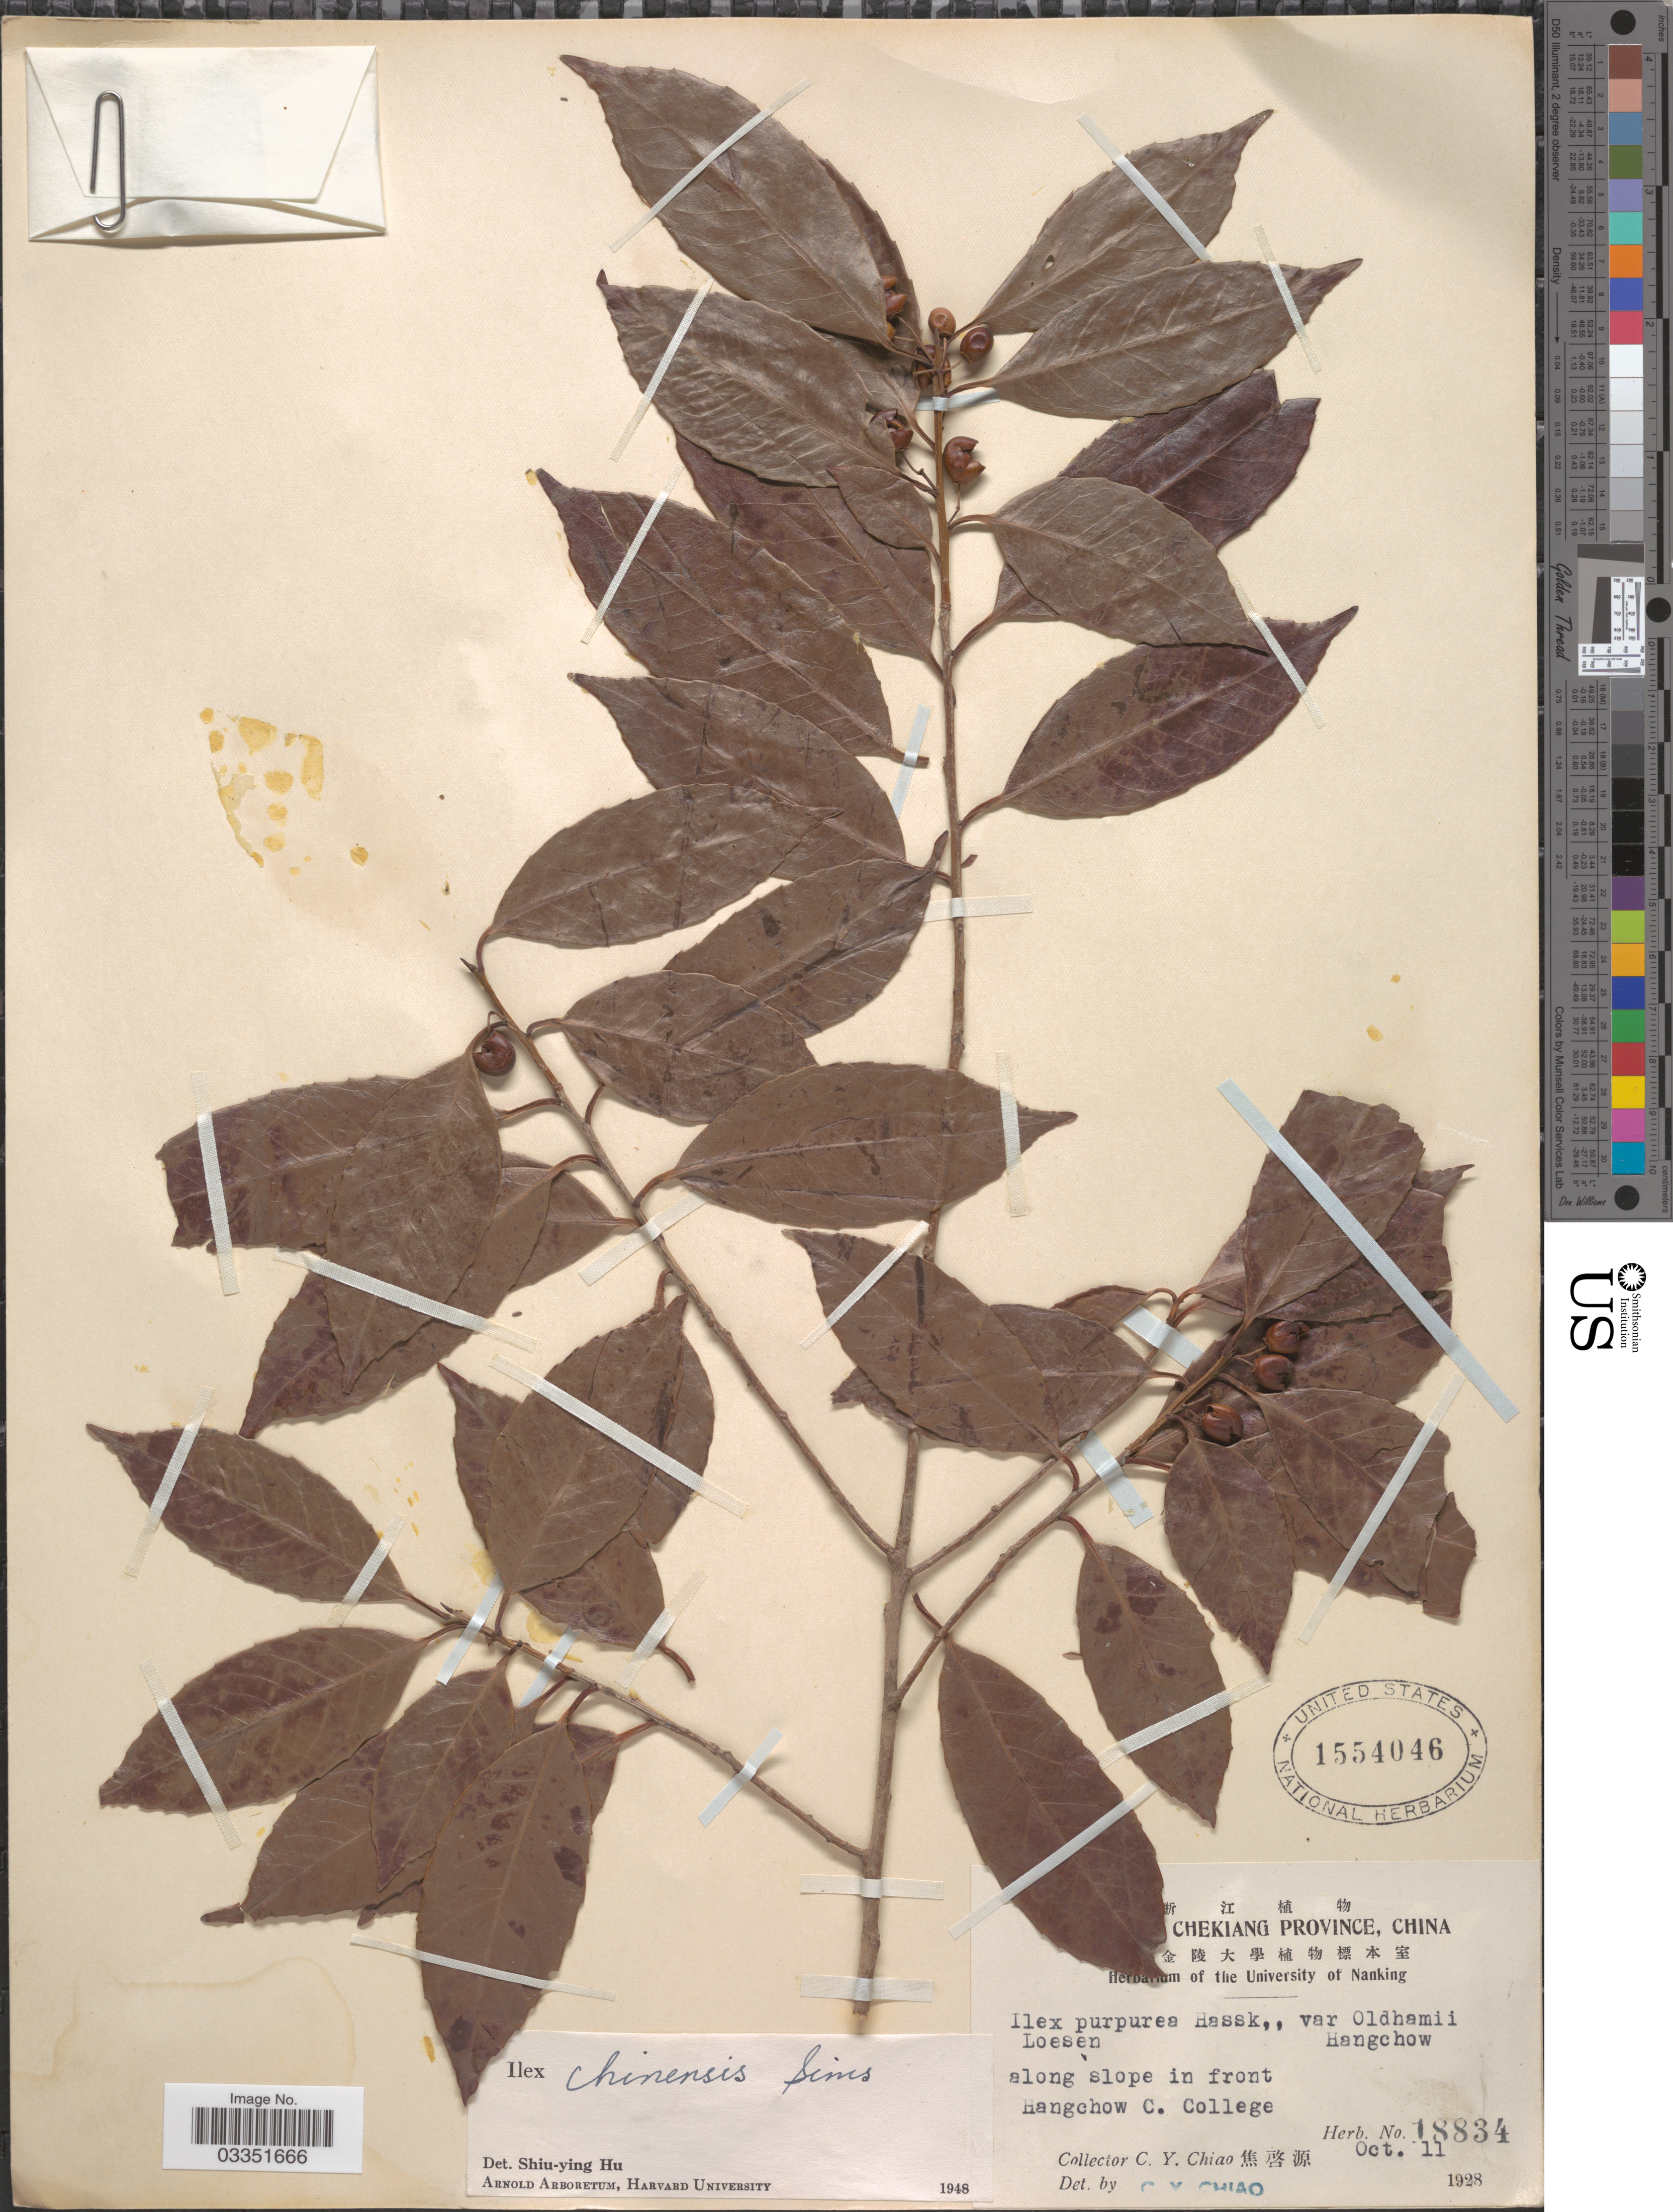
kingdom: Plantae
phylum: Tracheophyta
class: Magnoliopsida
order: Aquifoliales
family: Aquifoliaceae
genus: Ilex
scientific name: Ilex chinensis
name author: Sims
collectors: C. Y. Chiao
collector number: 18834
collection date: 1928-10-11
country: China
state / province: Zhejiang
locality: Chekiang Province. Hangchow. Along slope in front Hangchow C. College.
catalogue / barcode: US 1554046